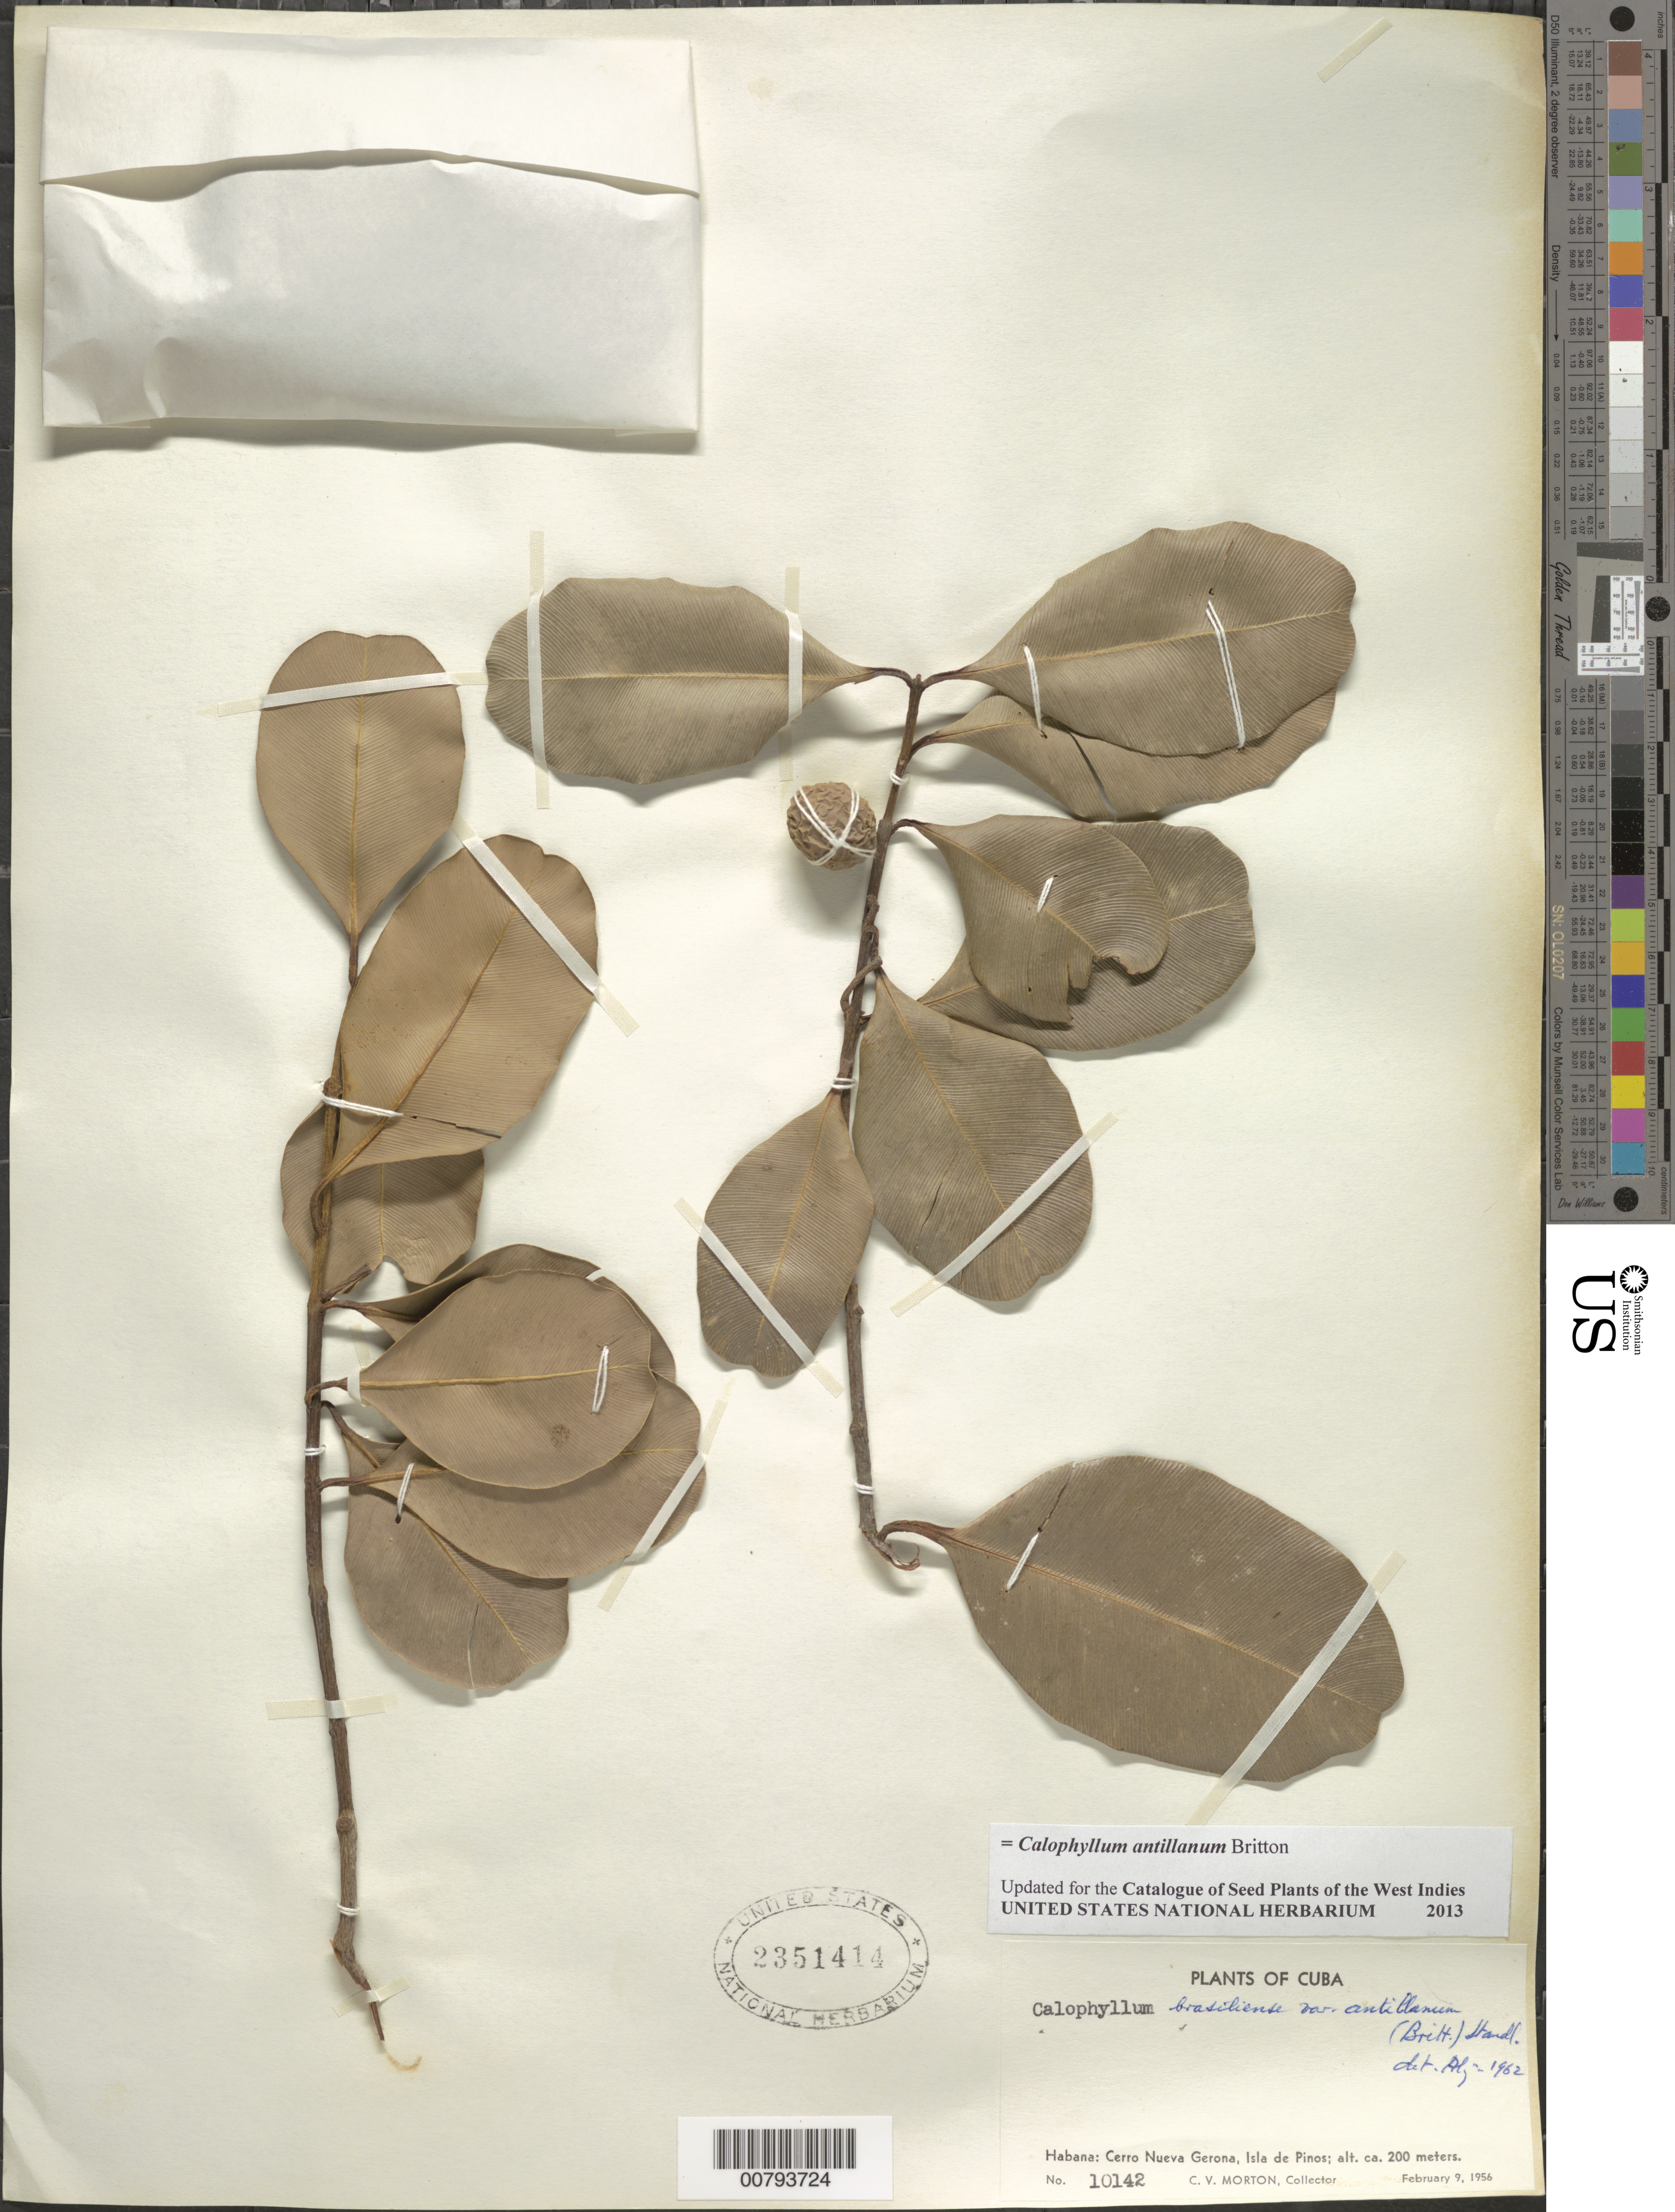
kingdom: Plantae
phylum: Tracheophyta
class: Magnoliopsida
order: Malpighiales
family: Calophyllaceae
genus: Calophyllum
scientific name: Calophyllum antillanum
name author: Britton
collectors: C. V. Morton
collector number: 10142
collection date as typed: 09 Feb 1956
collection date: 1956-02-09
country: Cuba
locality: Habana: Cerro Nueva Gerona, Isla de Pinos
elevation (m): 200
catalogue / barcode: US 2351414